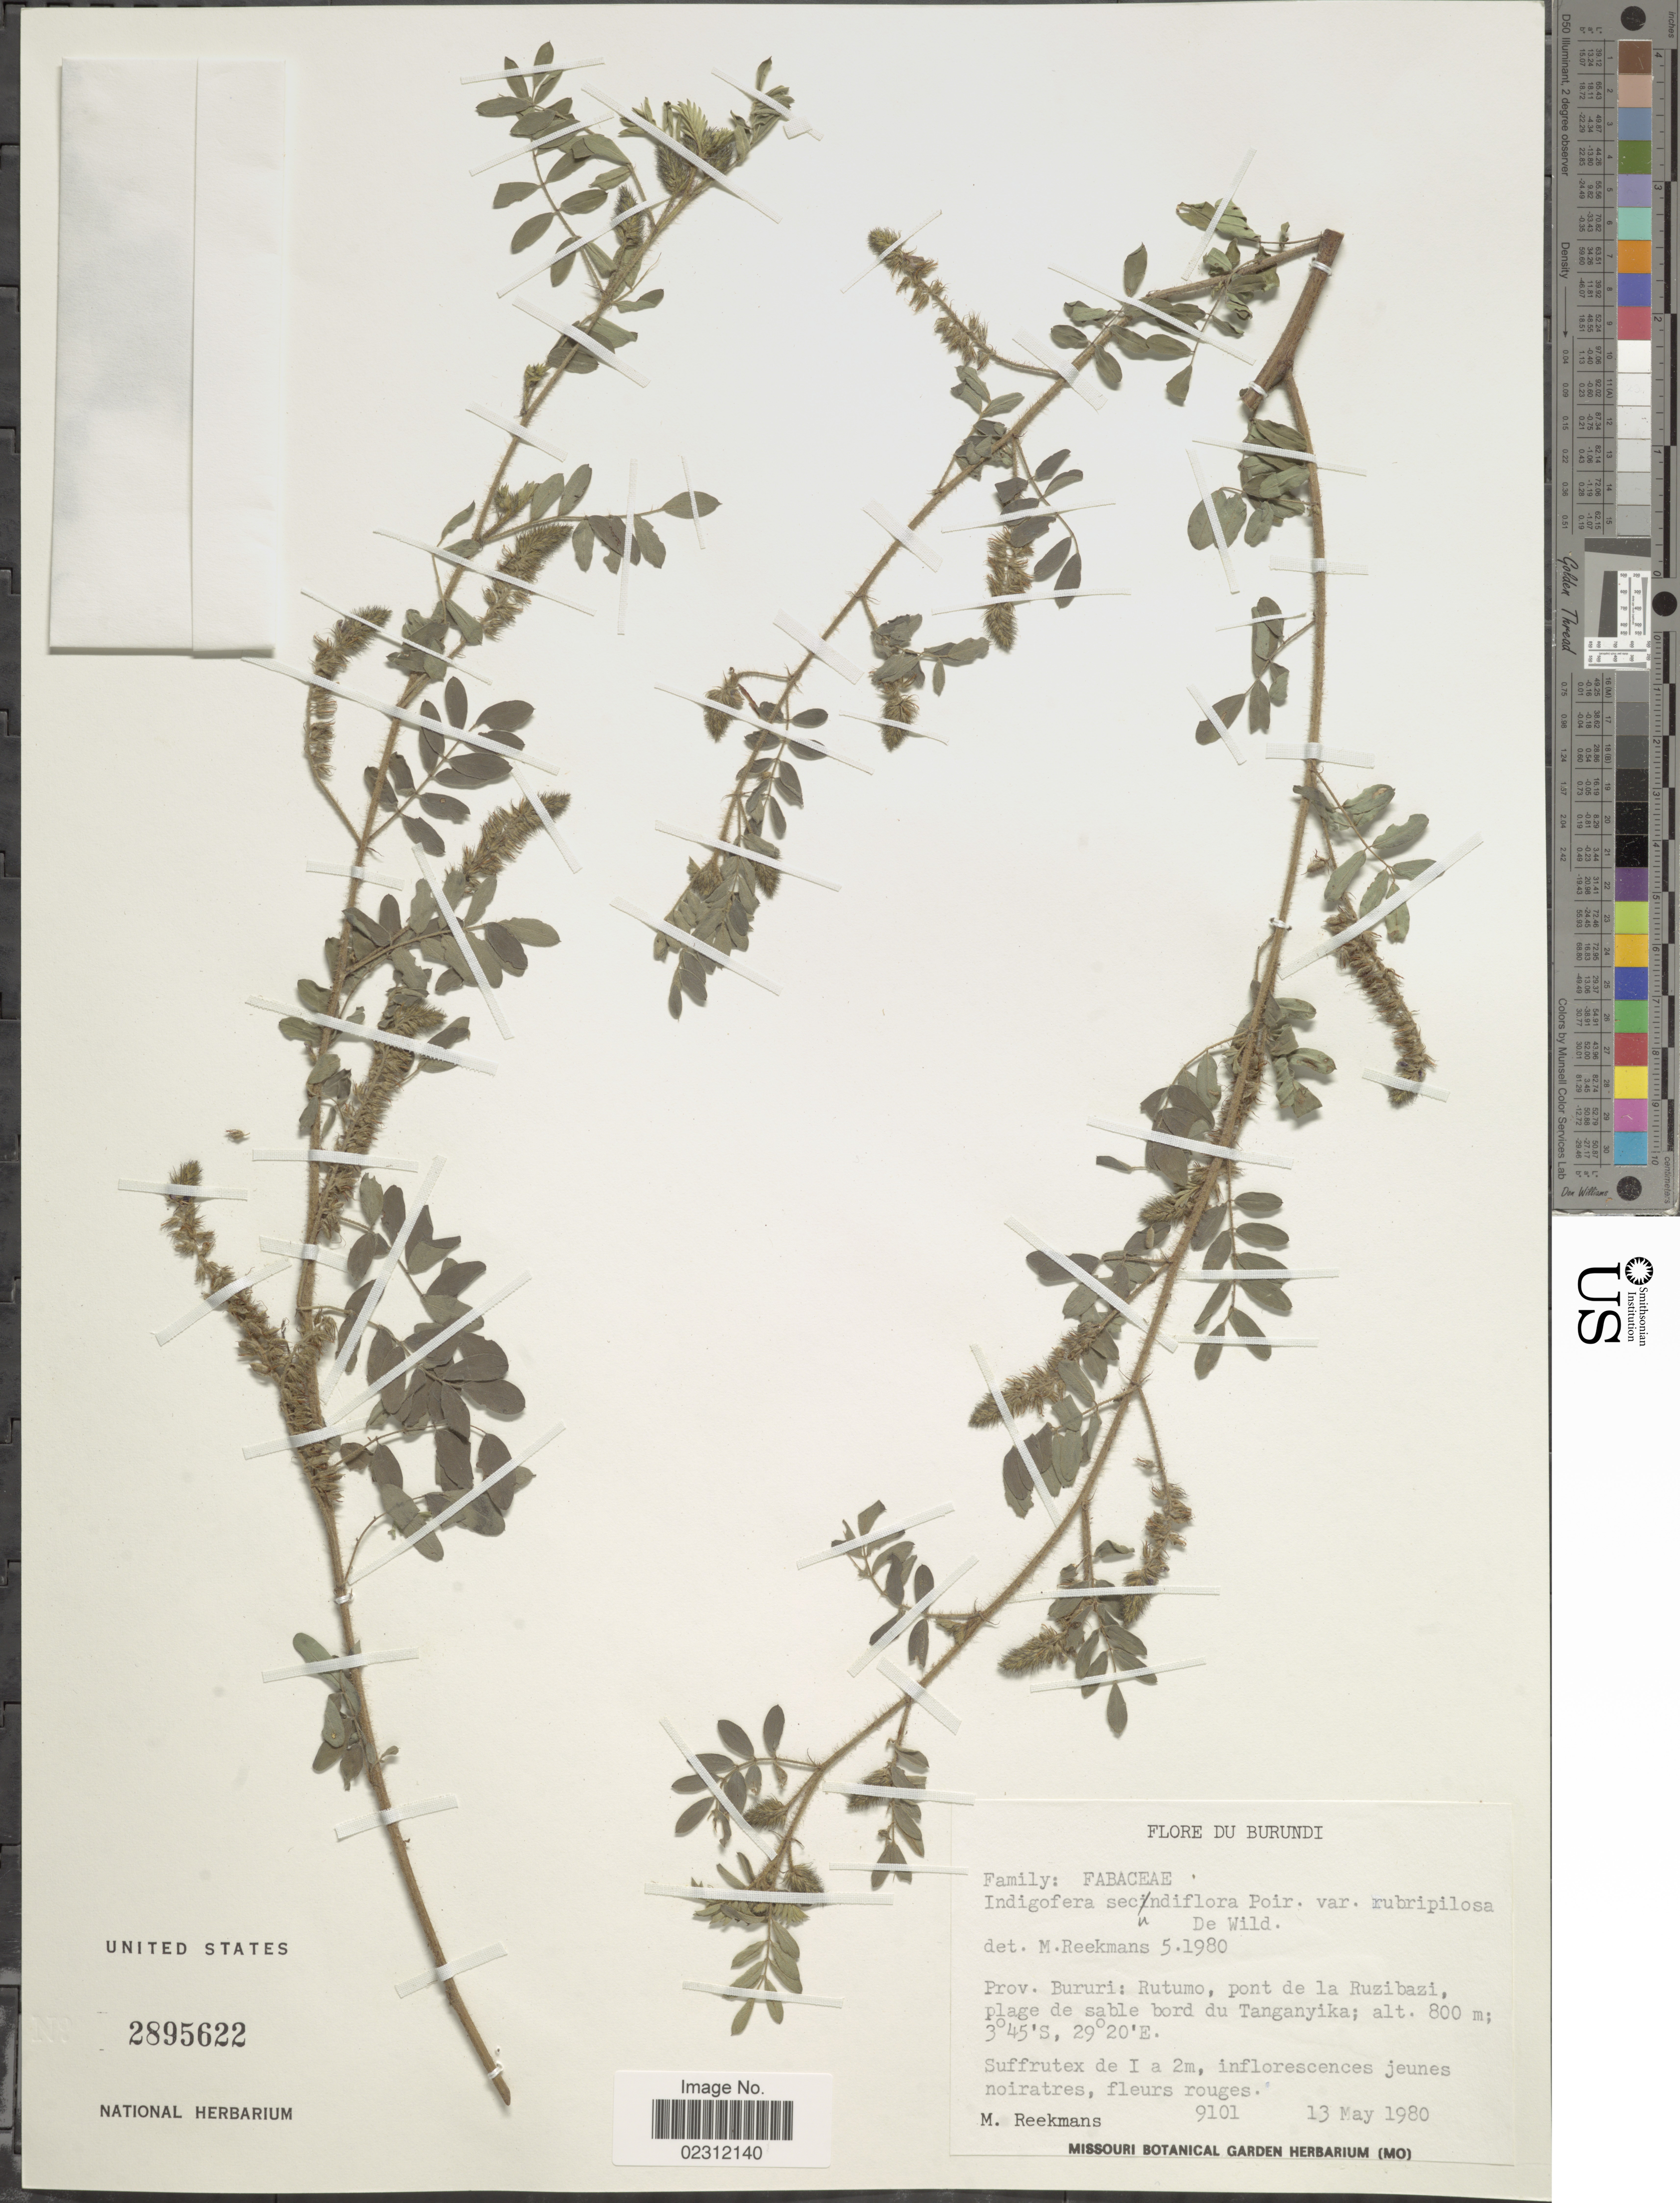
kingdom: Plantae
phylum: Tracheophyta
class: Magnoliopsida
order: Fabales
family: Fabaceae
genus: Indigofera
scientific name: Indigofera secundiflora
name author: Poir.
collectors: M. Reekmans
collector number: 9101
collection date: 1980-05-31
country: Burundi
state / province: Bururi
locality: Rutumo, pont de la Ruzibazi, plage de sable bord du Tanganyika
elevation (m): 800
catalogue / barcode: US 2895622